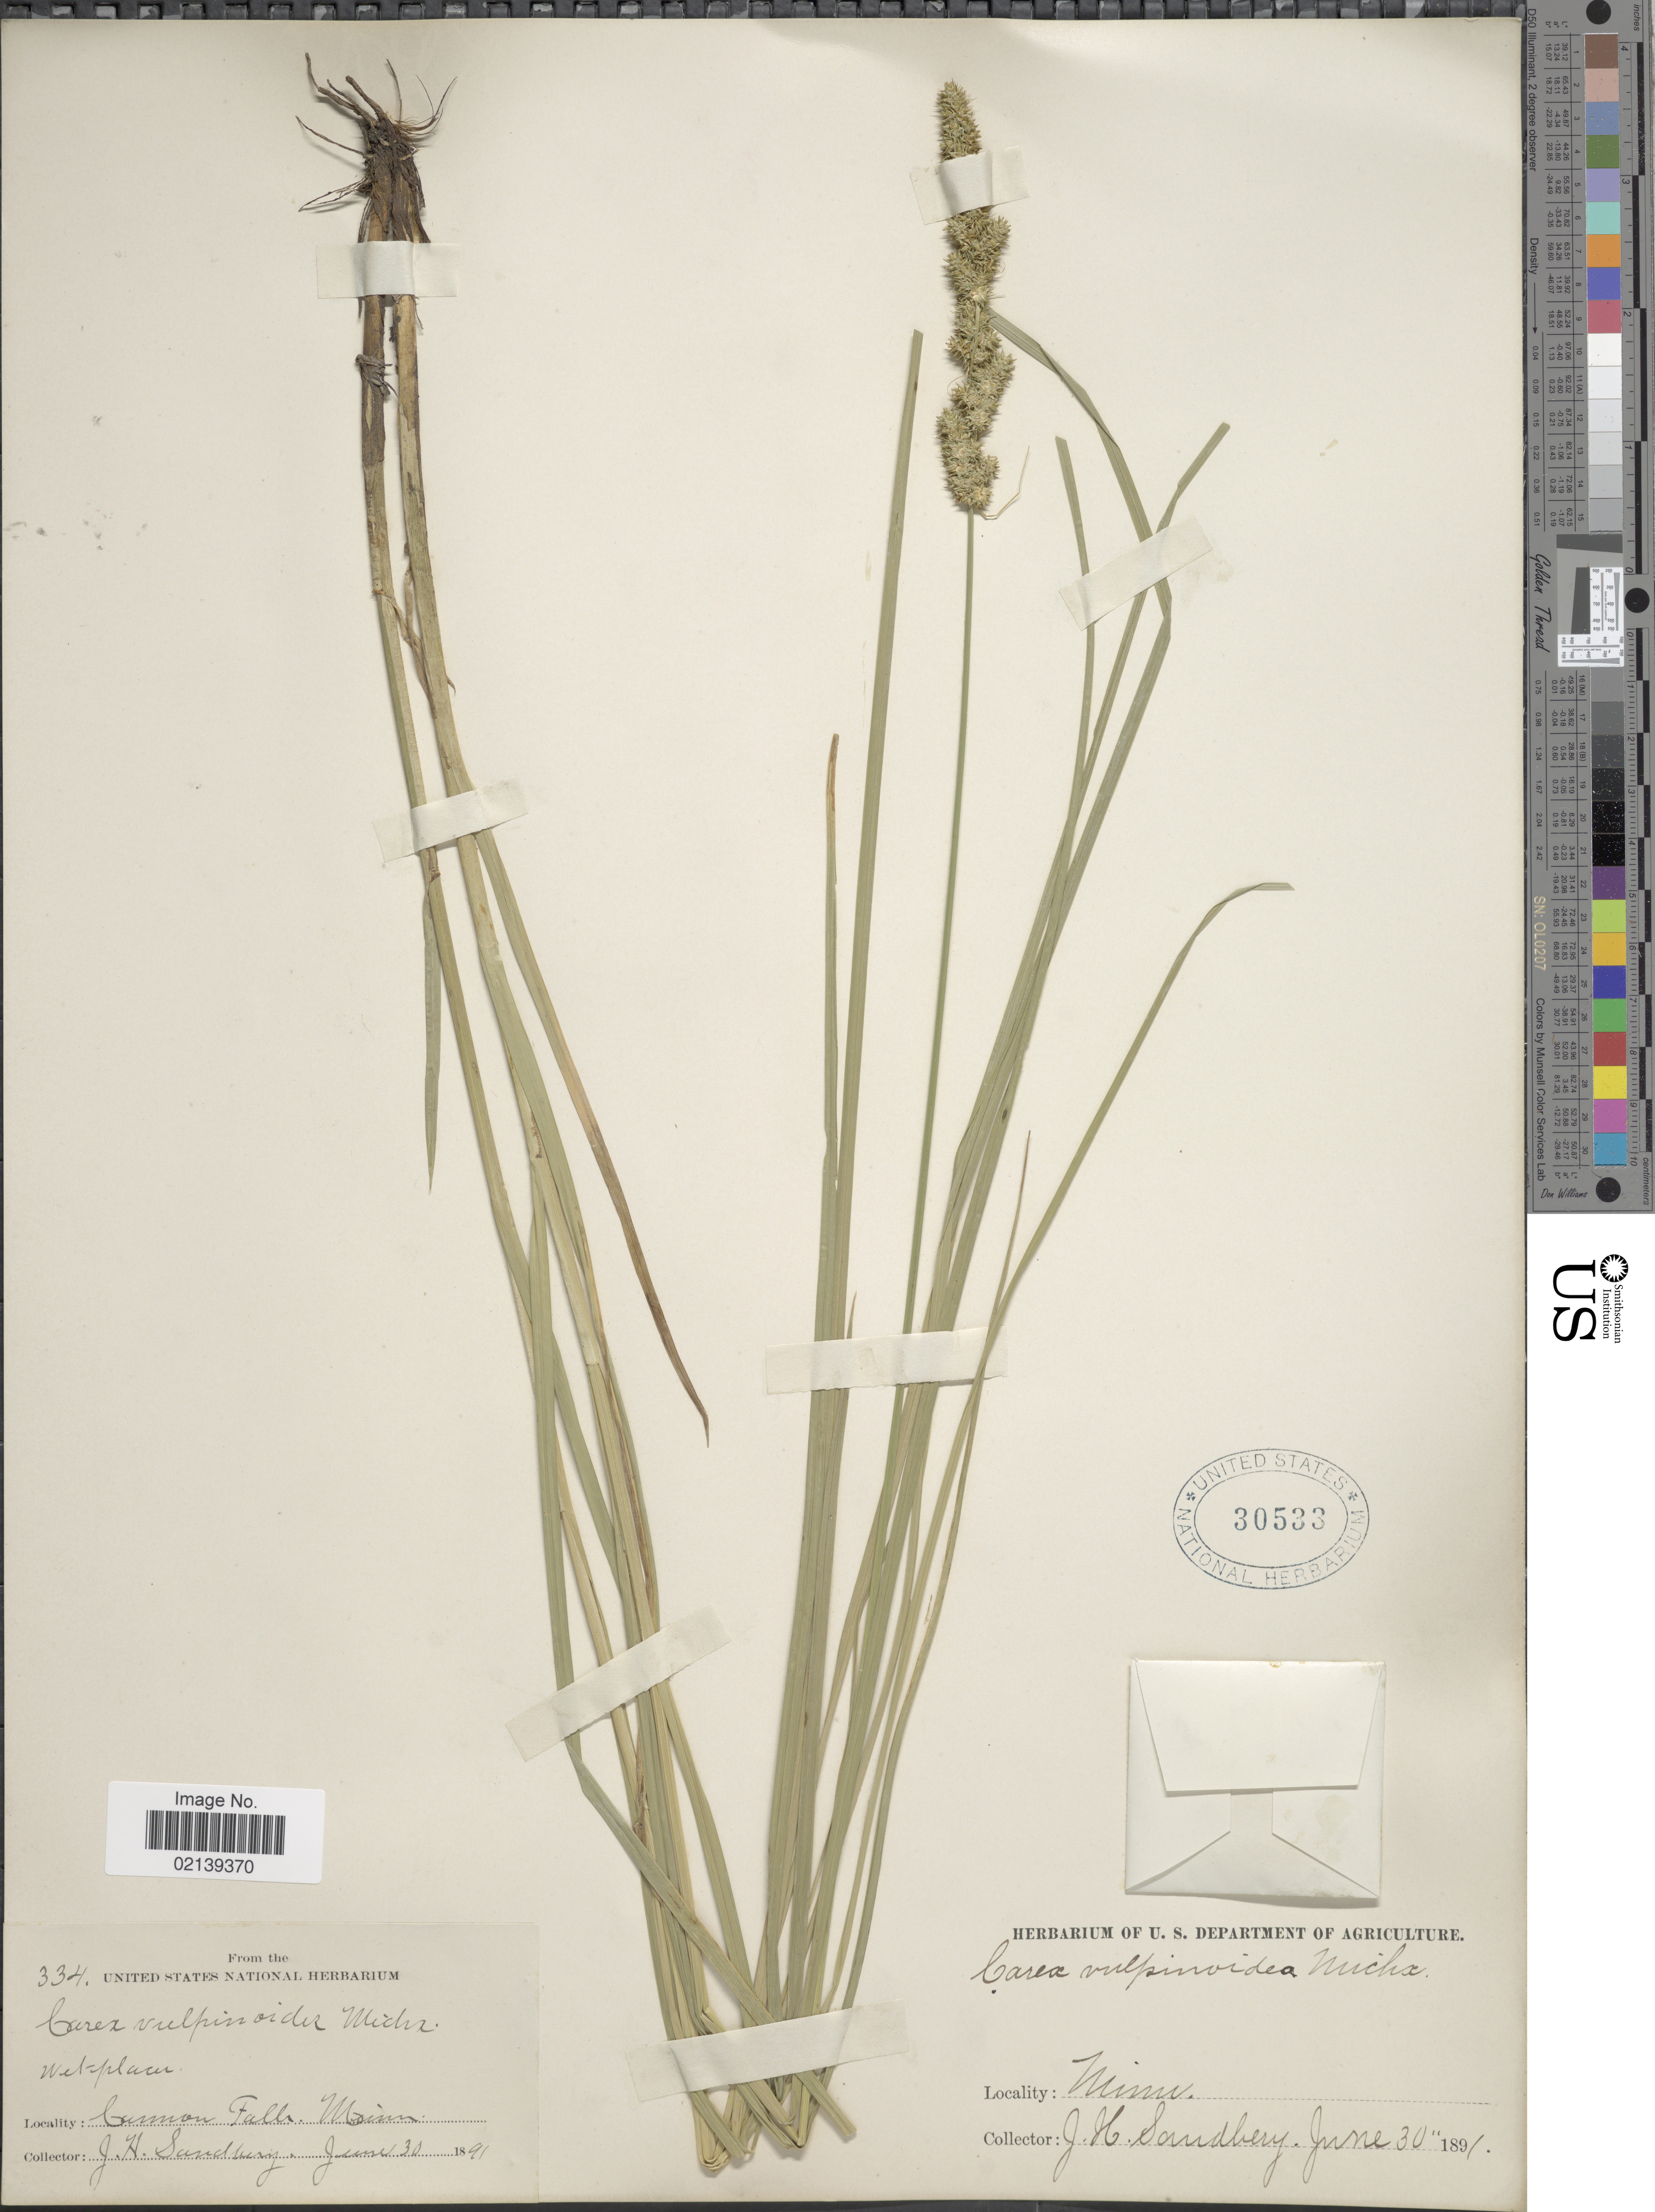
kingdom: Plantae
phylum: Tracheophyta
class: Liliopsida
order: Poales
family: Cyperaceae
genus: Carex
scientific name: Carex vulpinoidea Michx.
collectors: J. H. Sandberg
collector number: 334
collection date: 1891-06-30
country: United States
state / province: Minnesota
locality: Carman Falls, Minn.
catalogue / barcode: US 30533